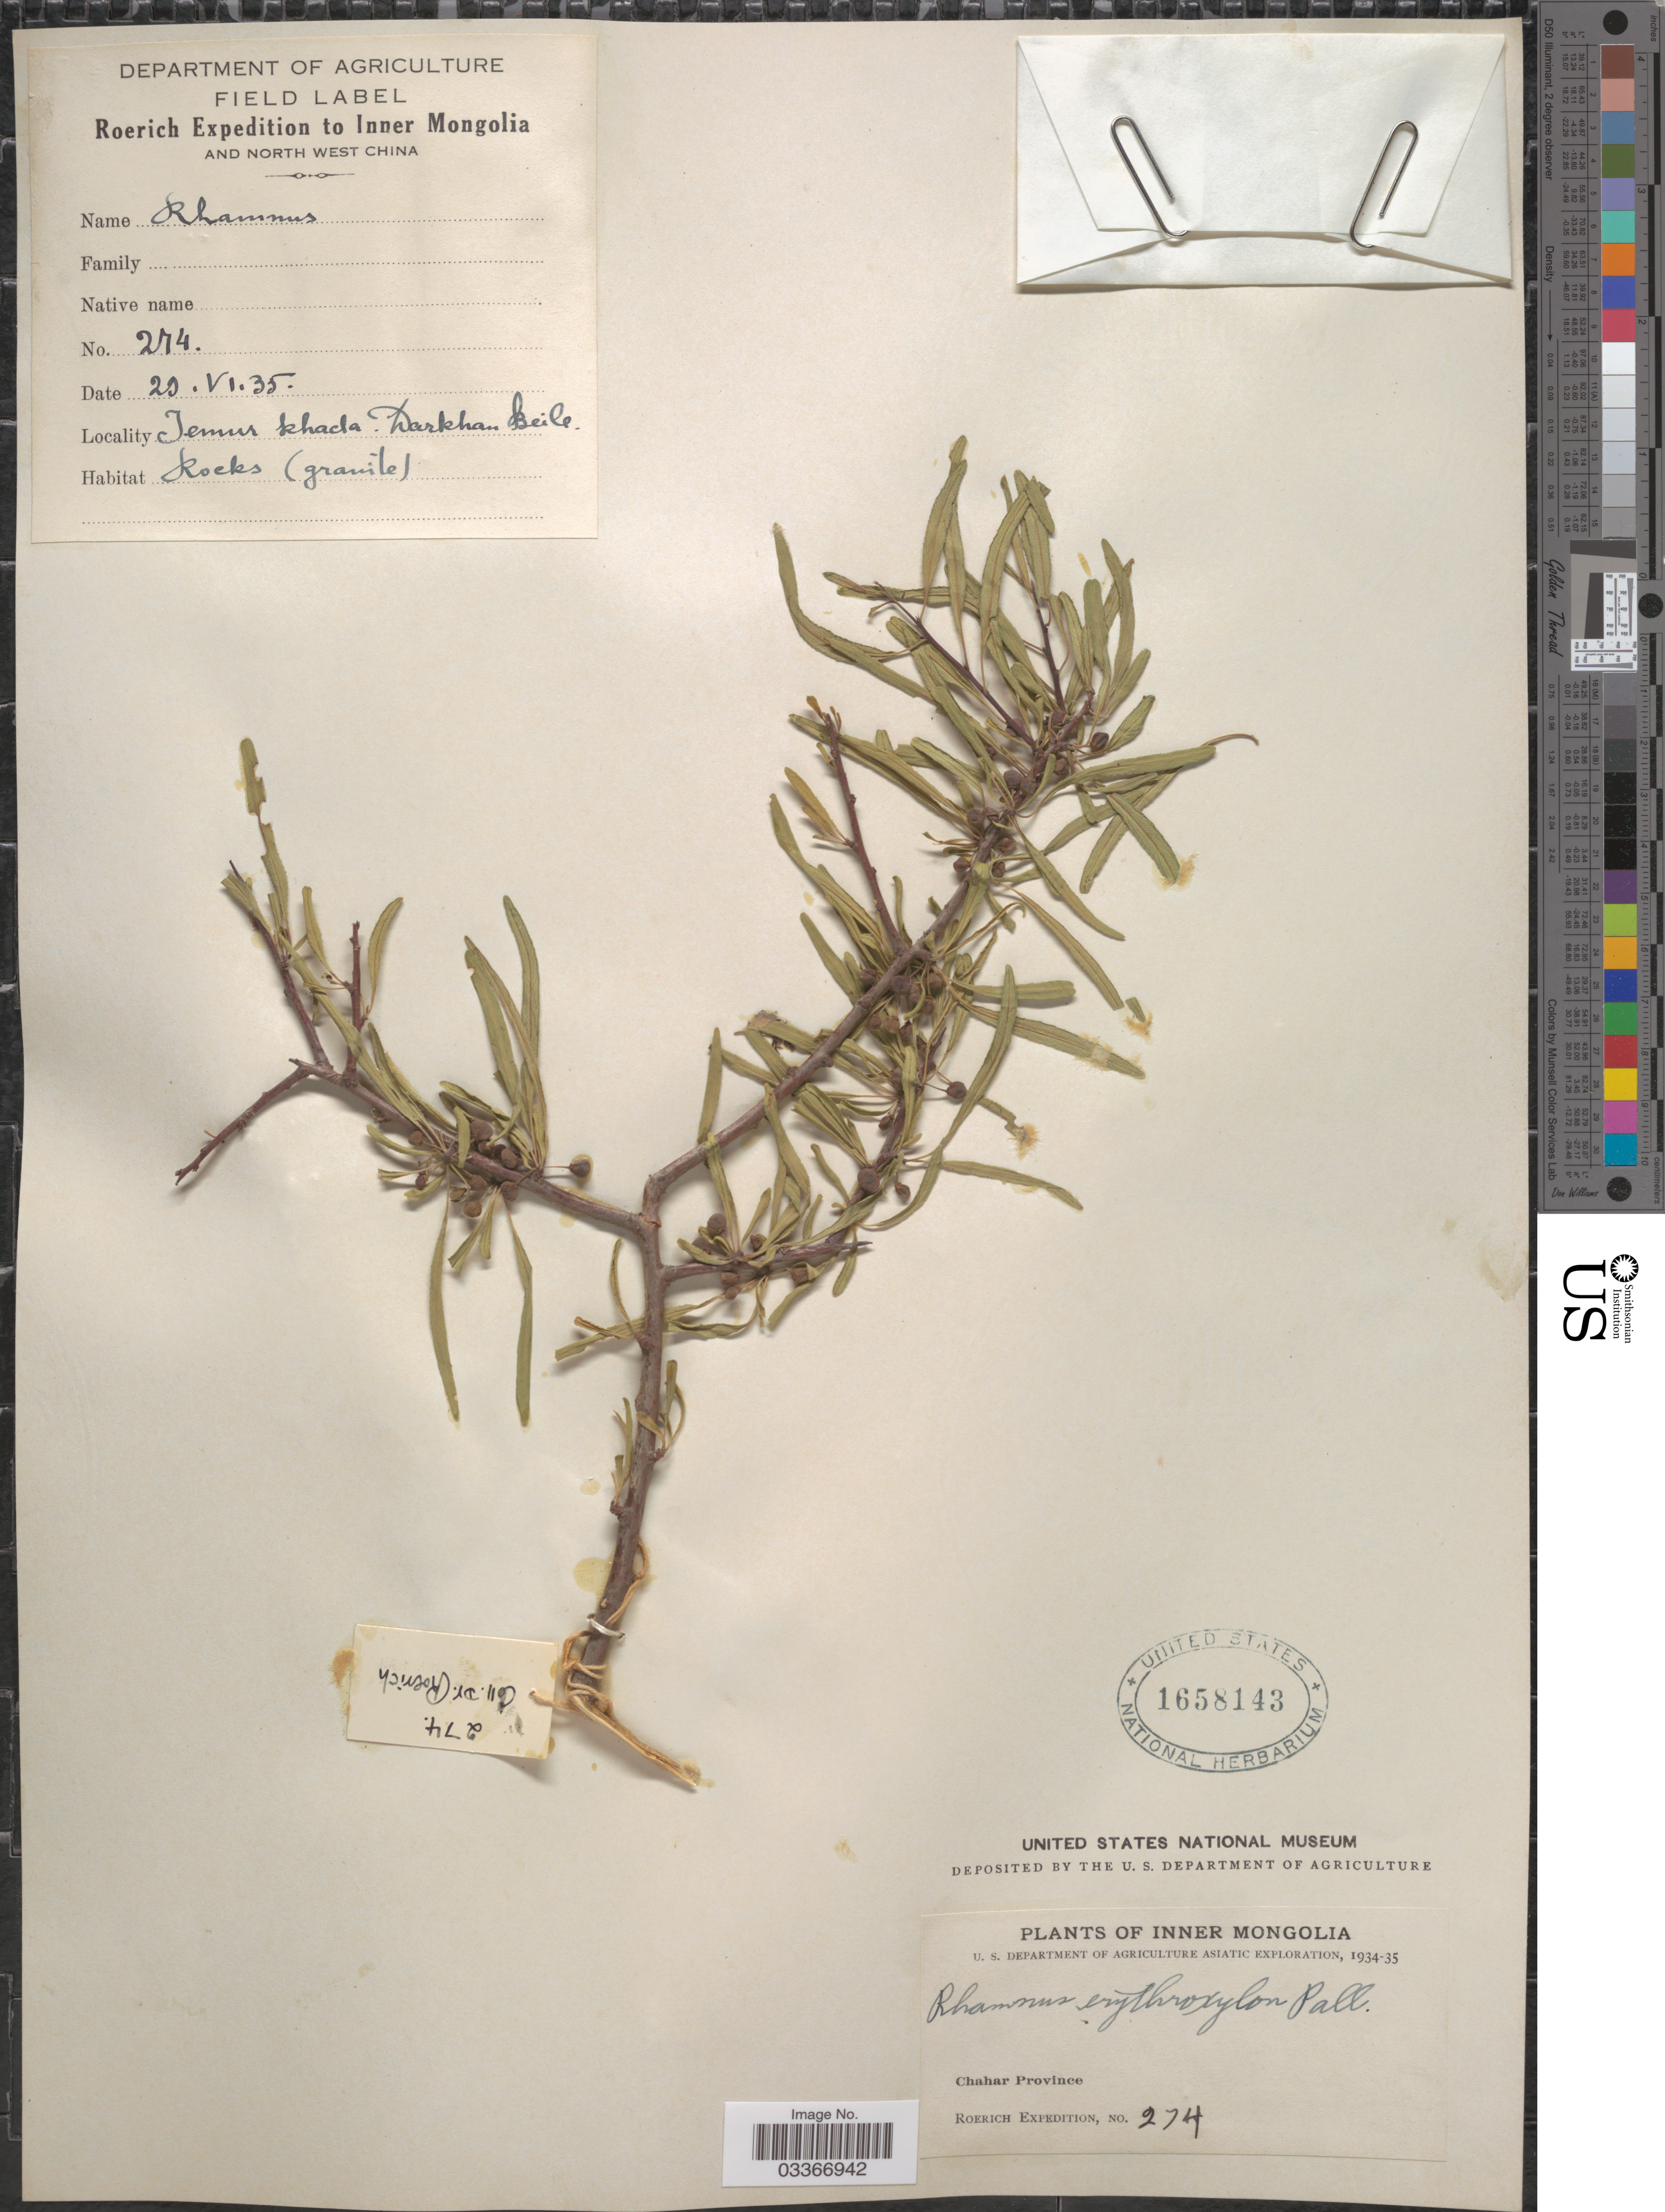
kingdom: Plantae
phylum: Tracheophyta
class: Magnoliopsida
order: Rosales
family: Rhamnaceae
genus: Rhamnus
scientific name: Rhamnus erythroxylon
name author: Pall.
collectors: Roerich Expedition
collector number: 274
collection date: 1935-06-20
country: China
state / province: Nei Monggol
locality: Inner Mongolia and North West China. Temur khada. Darkhan Beile. Chahar Province.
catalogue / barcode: US 1658143